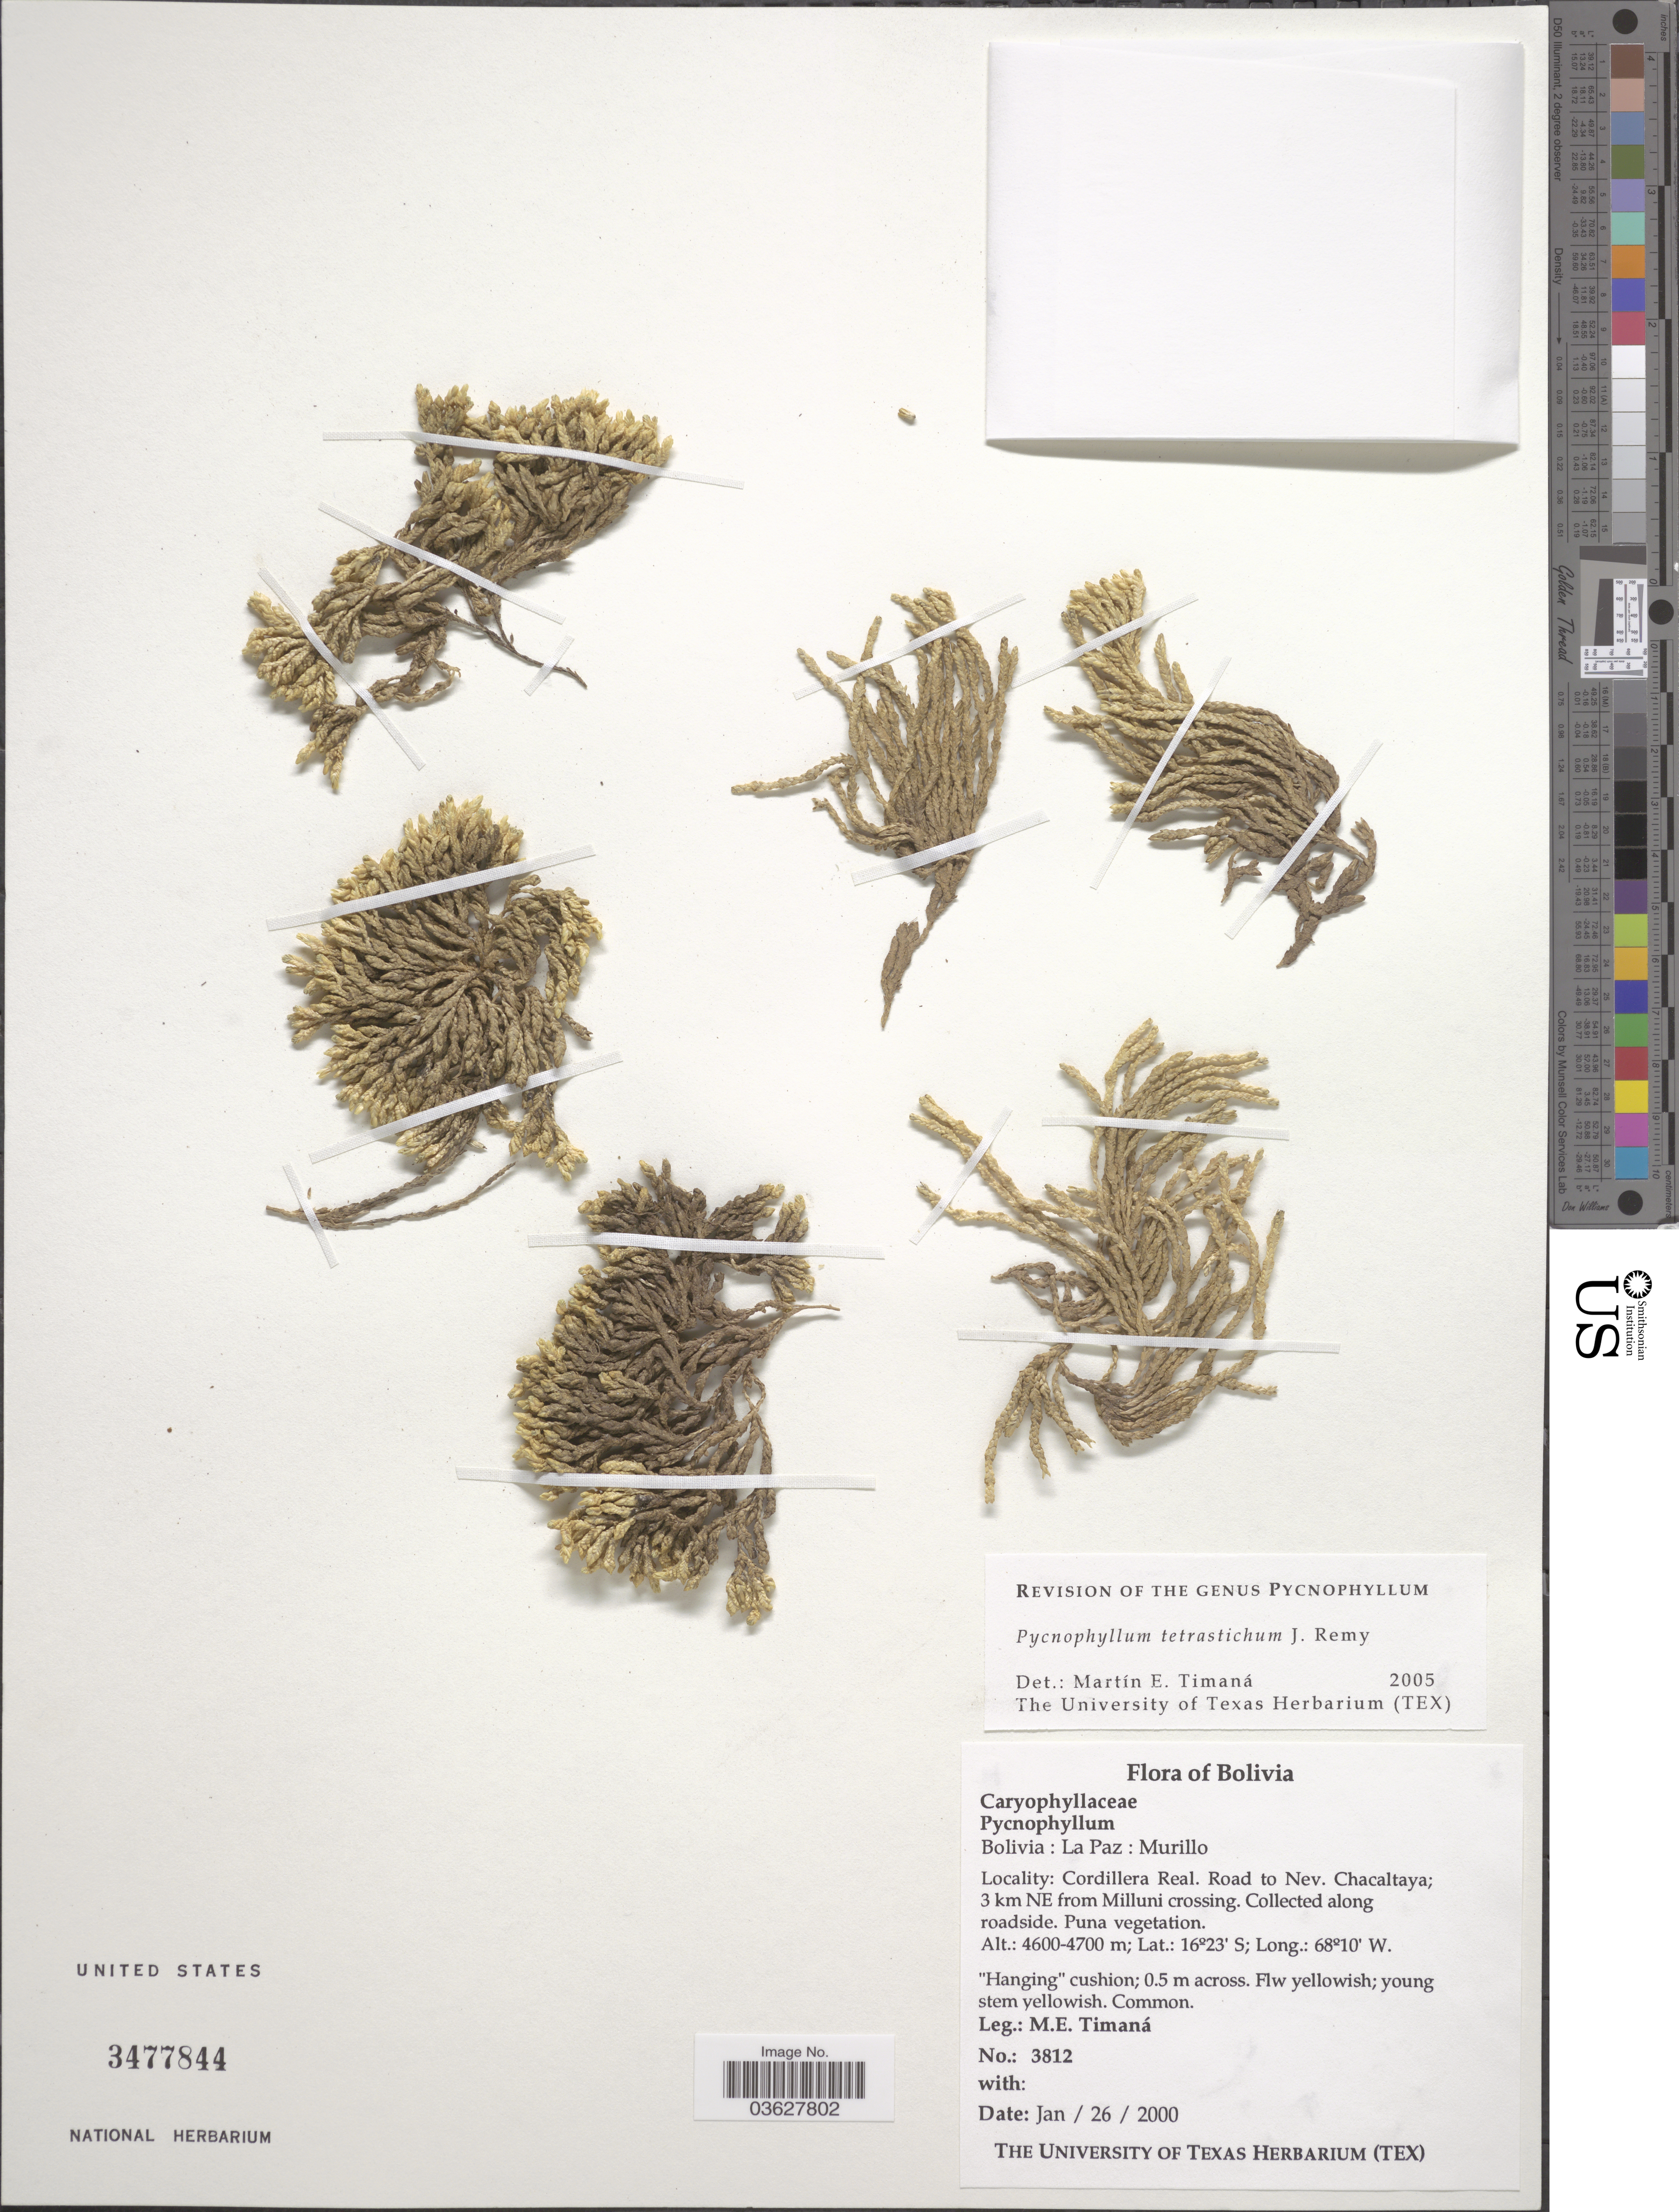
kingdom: Plantae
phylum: Tracheophyta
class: Magnoliopsida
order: Caryophyllales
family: Caryophyllaceae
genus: Pycnophyllum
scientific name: Pycnophyllum tetrastichum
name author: J. Rémy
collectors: M. E. Timaná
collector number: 3812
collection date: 2000-01-26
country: Bolivia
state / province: La Paz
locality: Murillo. Cordillera Real. Road to Nev. Chacaltaya; 3 km NE from Milluni crossing. Along roadside.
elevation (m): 4600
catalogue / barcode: US 3477844